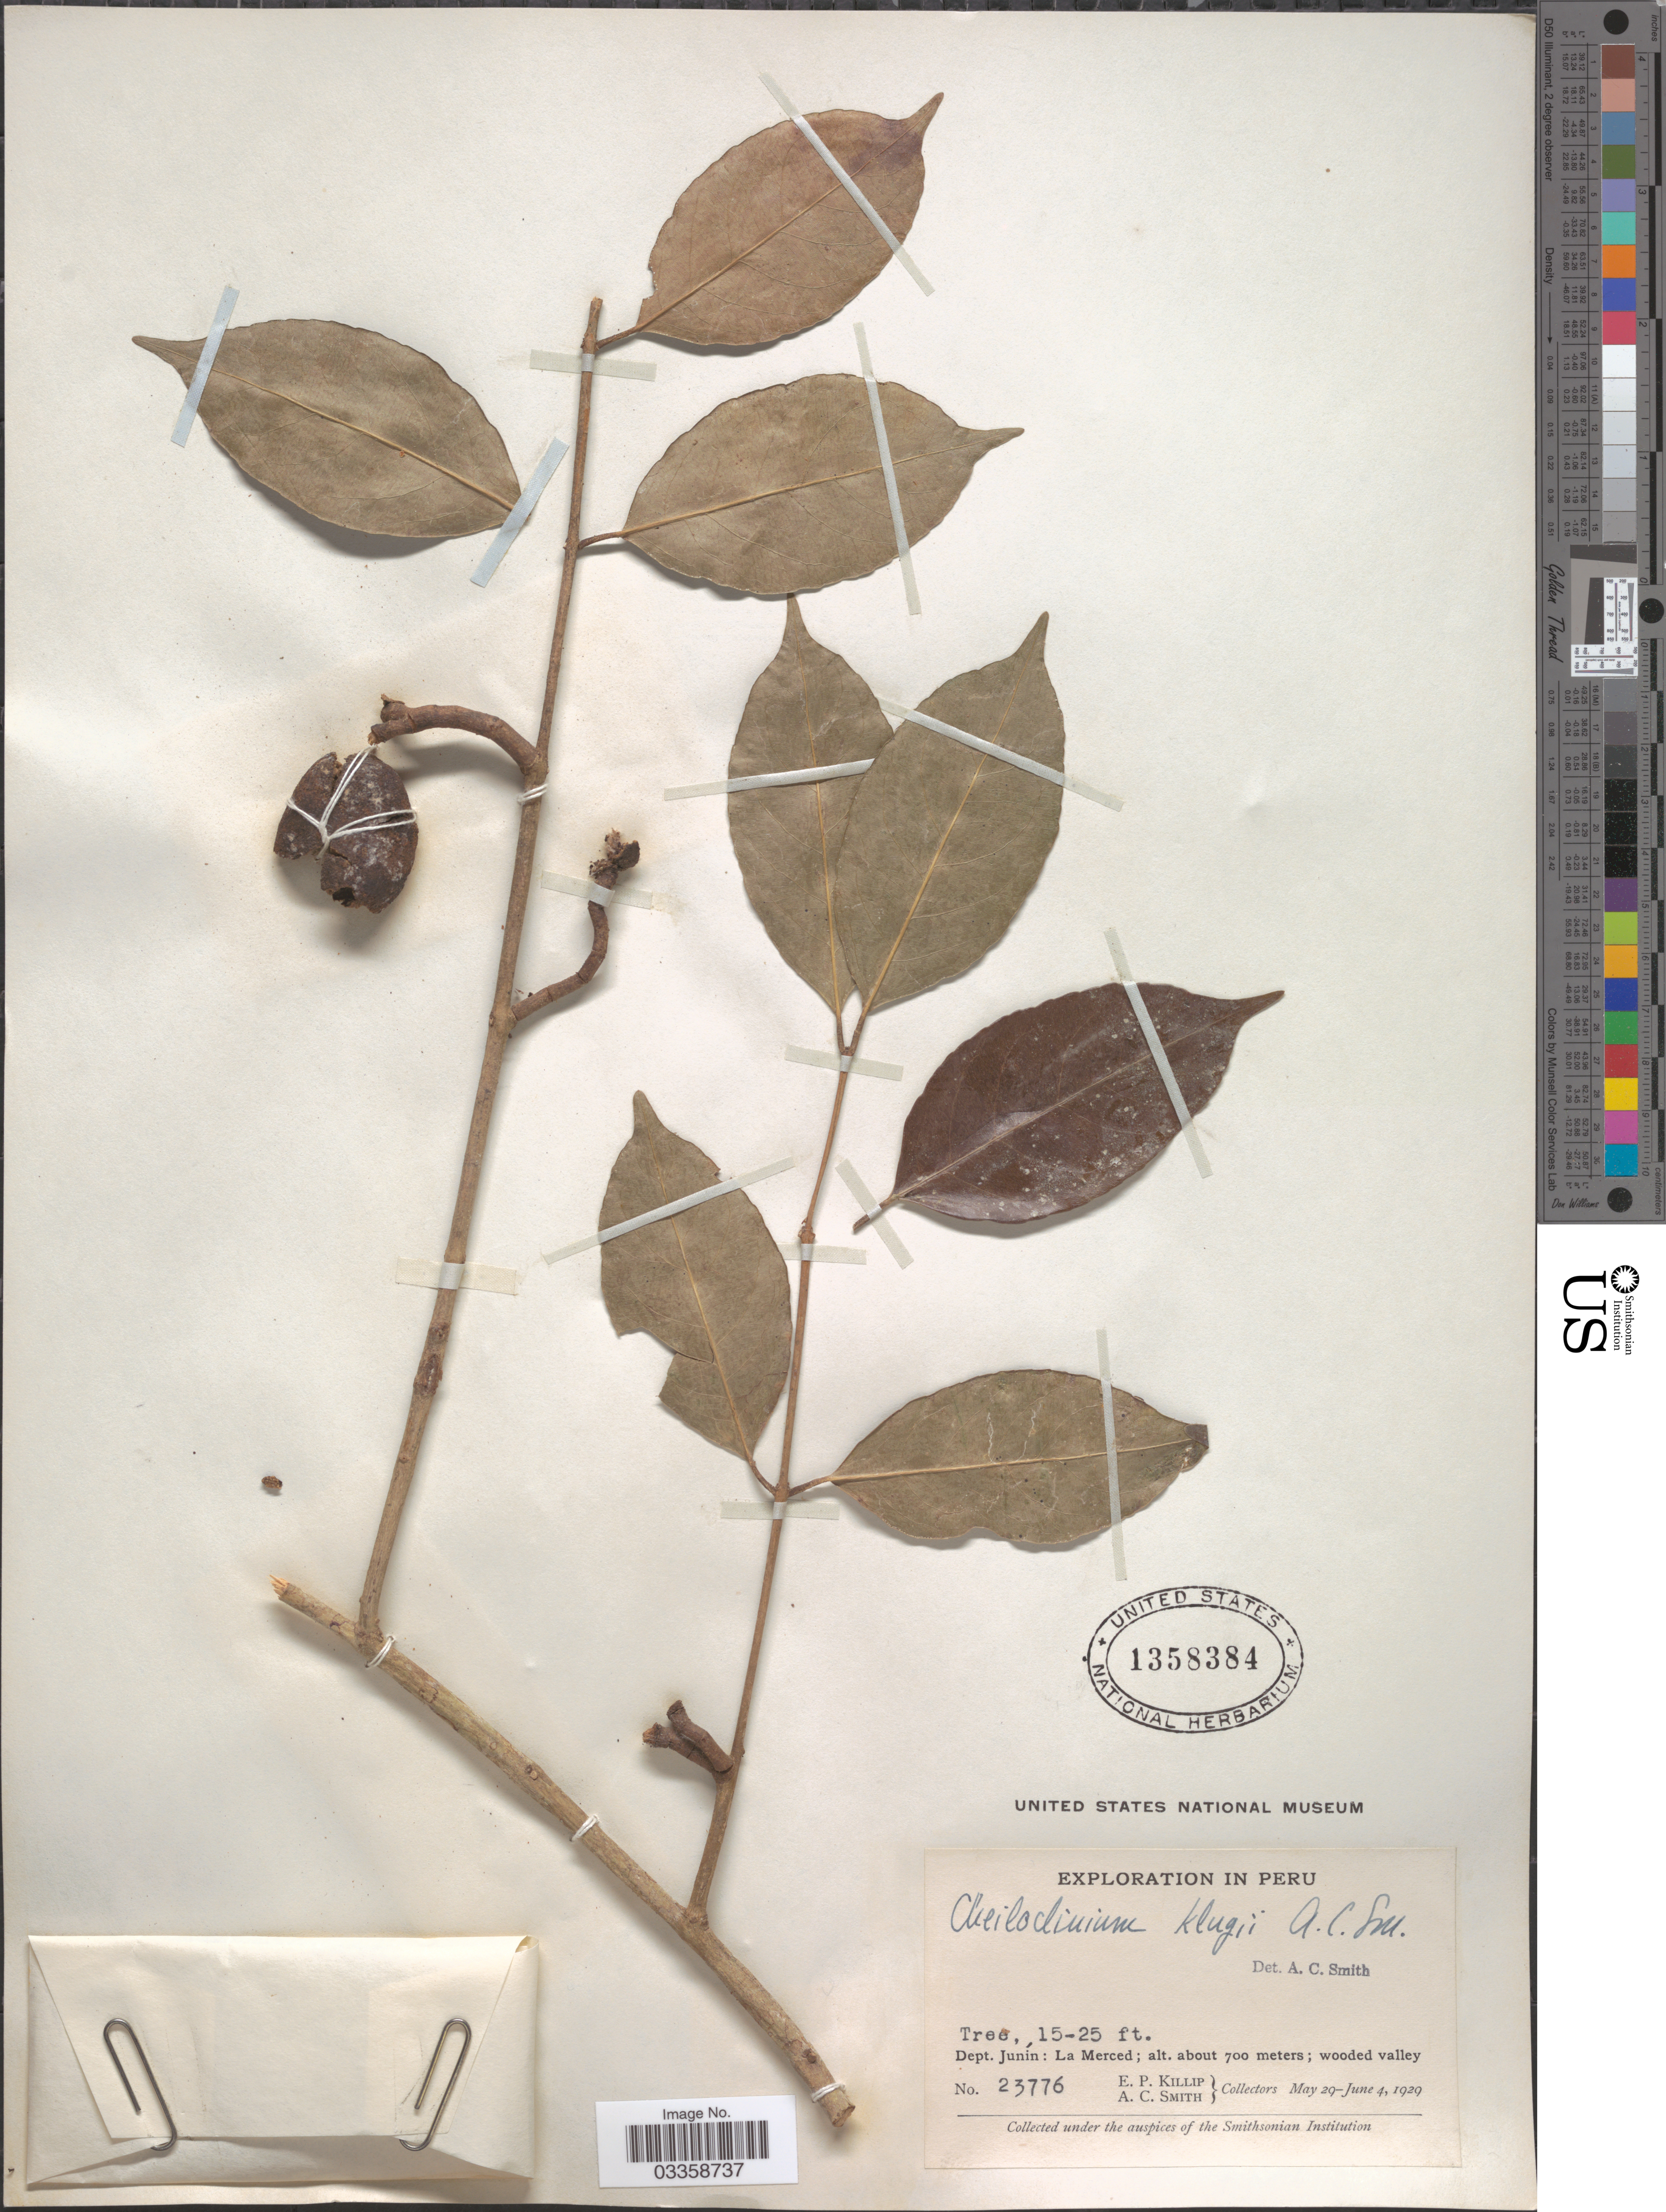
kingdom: Plantae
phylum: Tracheophyta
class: Magnoliopsida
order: Celastrales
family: Celastraceae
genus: Cheiloclinium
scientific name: Cheiloclinium klugii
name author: A.C. Sm.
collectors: E. P. Killip & A. C. Smith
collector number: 23776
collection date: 1929-05-29/1929-06-04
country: Peru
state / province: Junín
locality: Dept. Junín: La Merced.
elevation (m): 700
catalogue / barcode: US 1358384